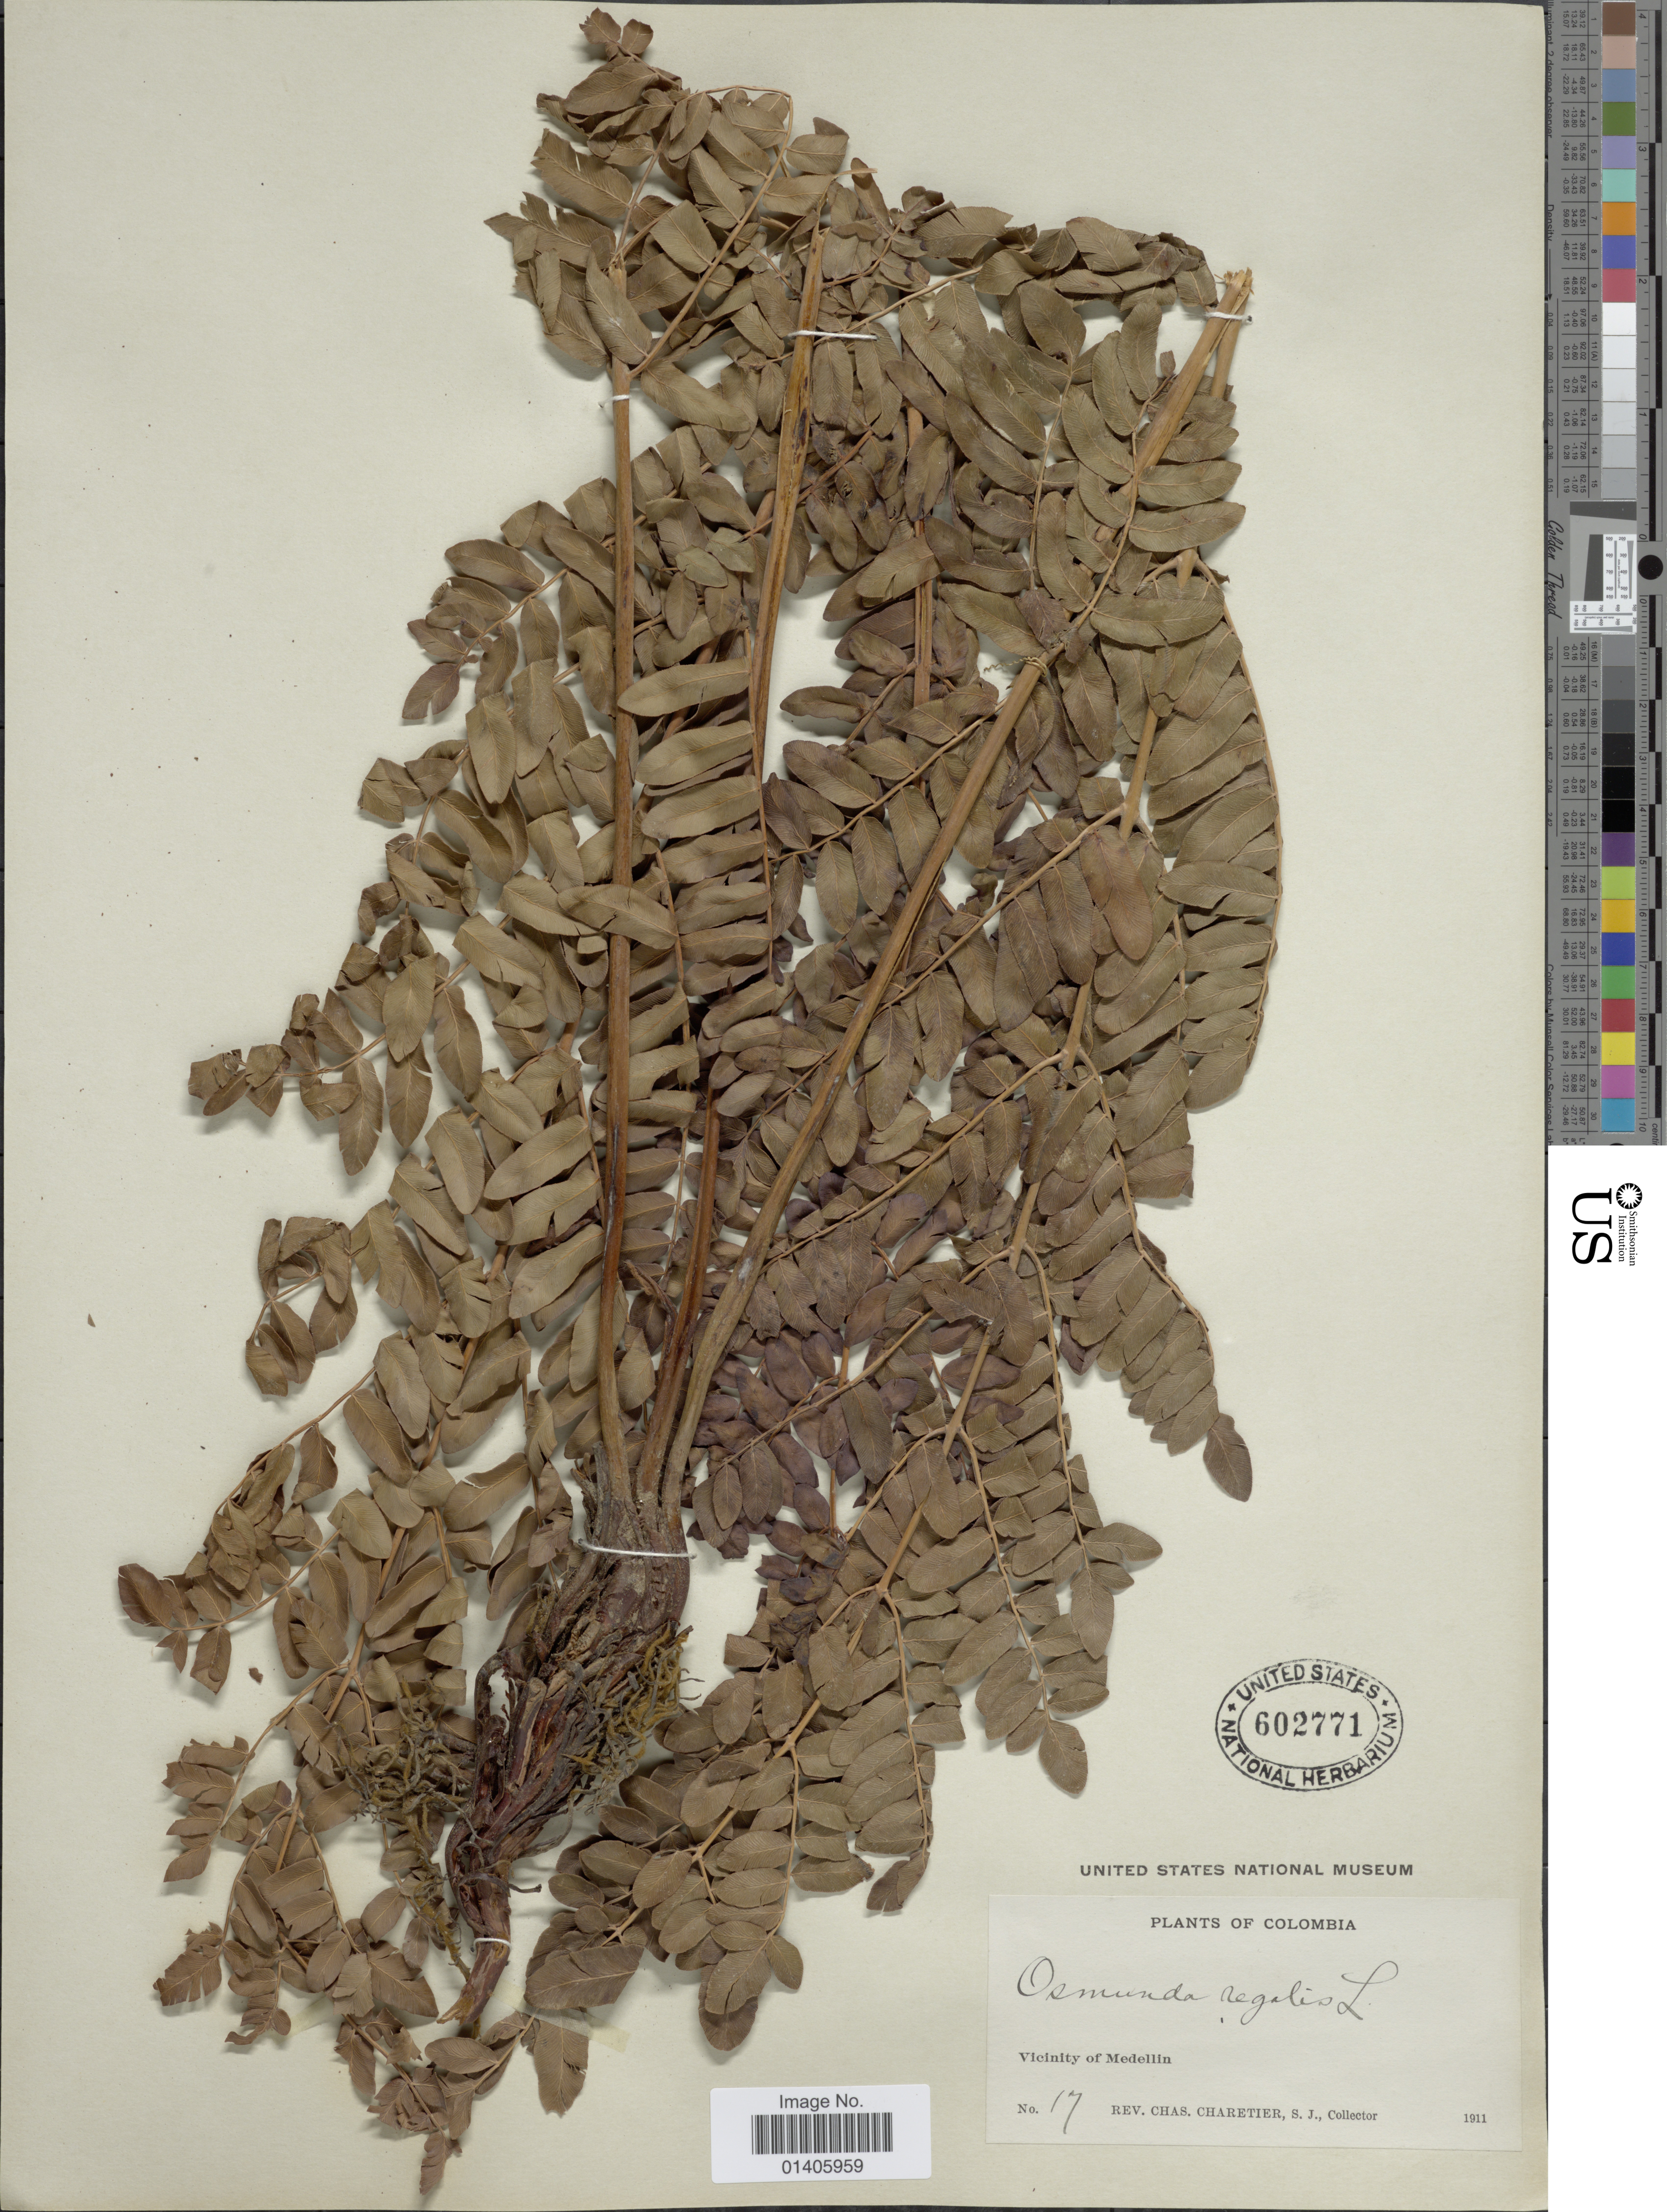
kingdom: Plantae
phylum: Tracheophyta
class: Polypodiopsida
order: Osmundales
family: Osmundaceae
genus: Osmunda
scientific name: Osmunda regalis var. palustris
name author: (Schrad.) C. Chr. ex Angely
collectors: C. Charetier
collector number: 17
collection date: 1911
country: Colombia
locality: Vicinity of Medelin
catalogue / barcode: US 602771